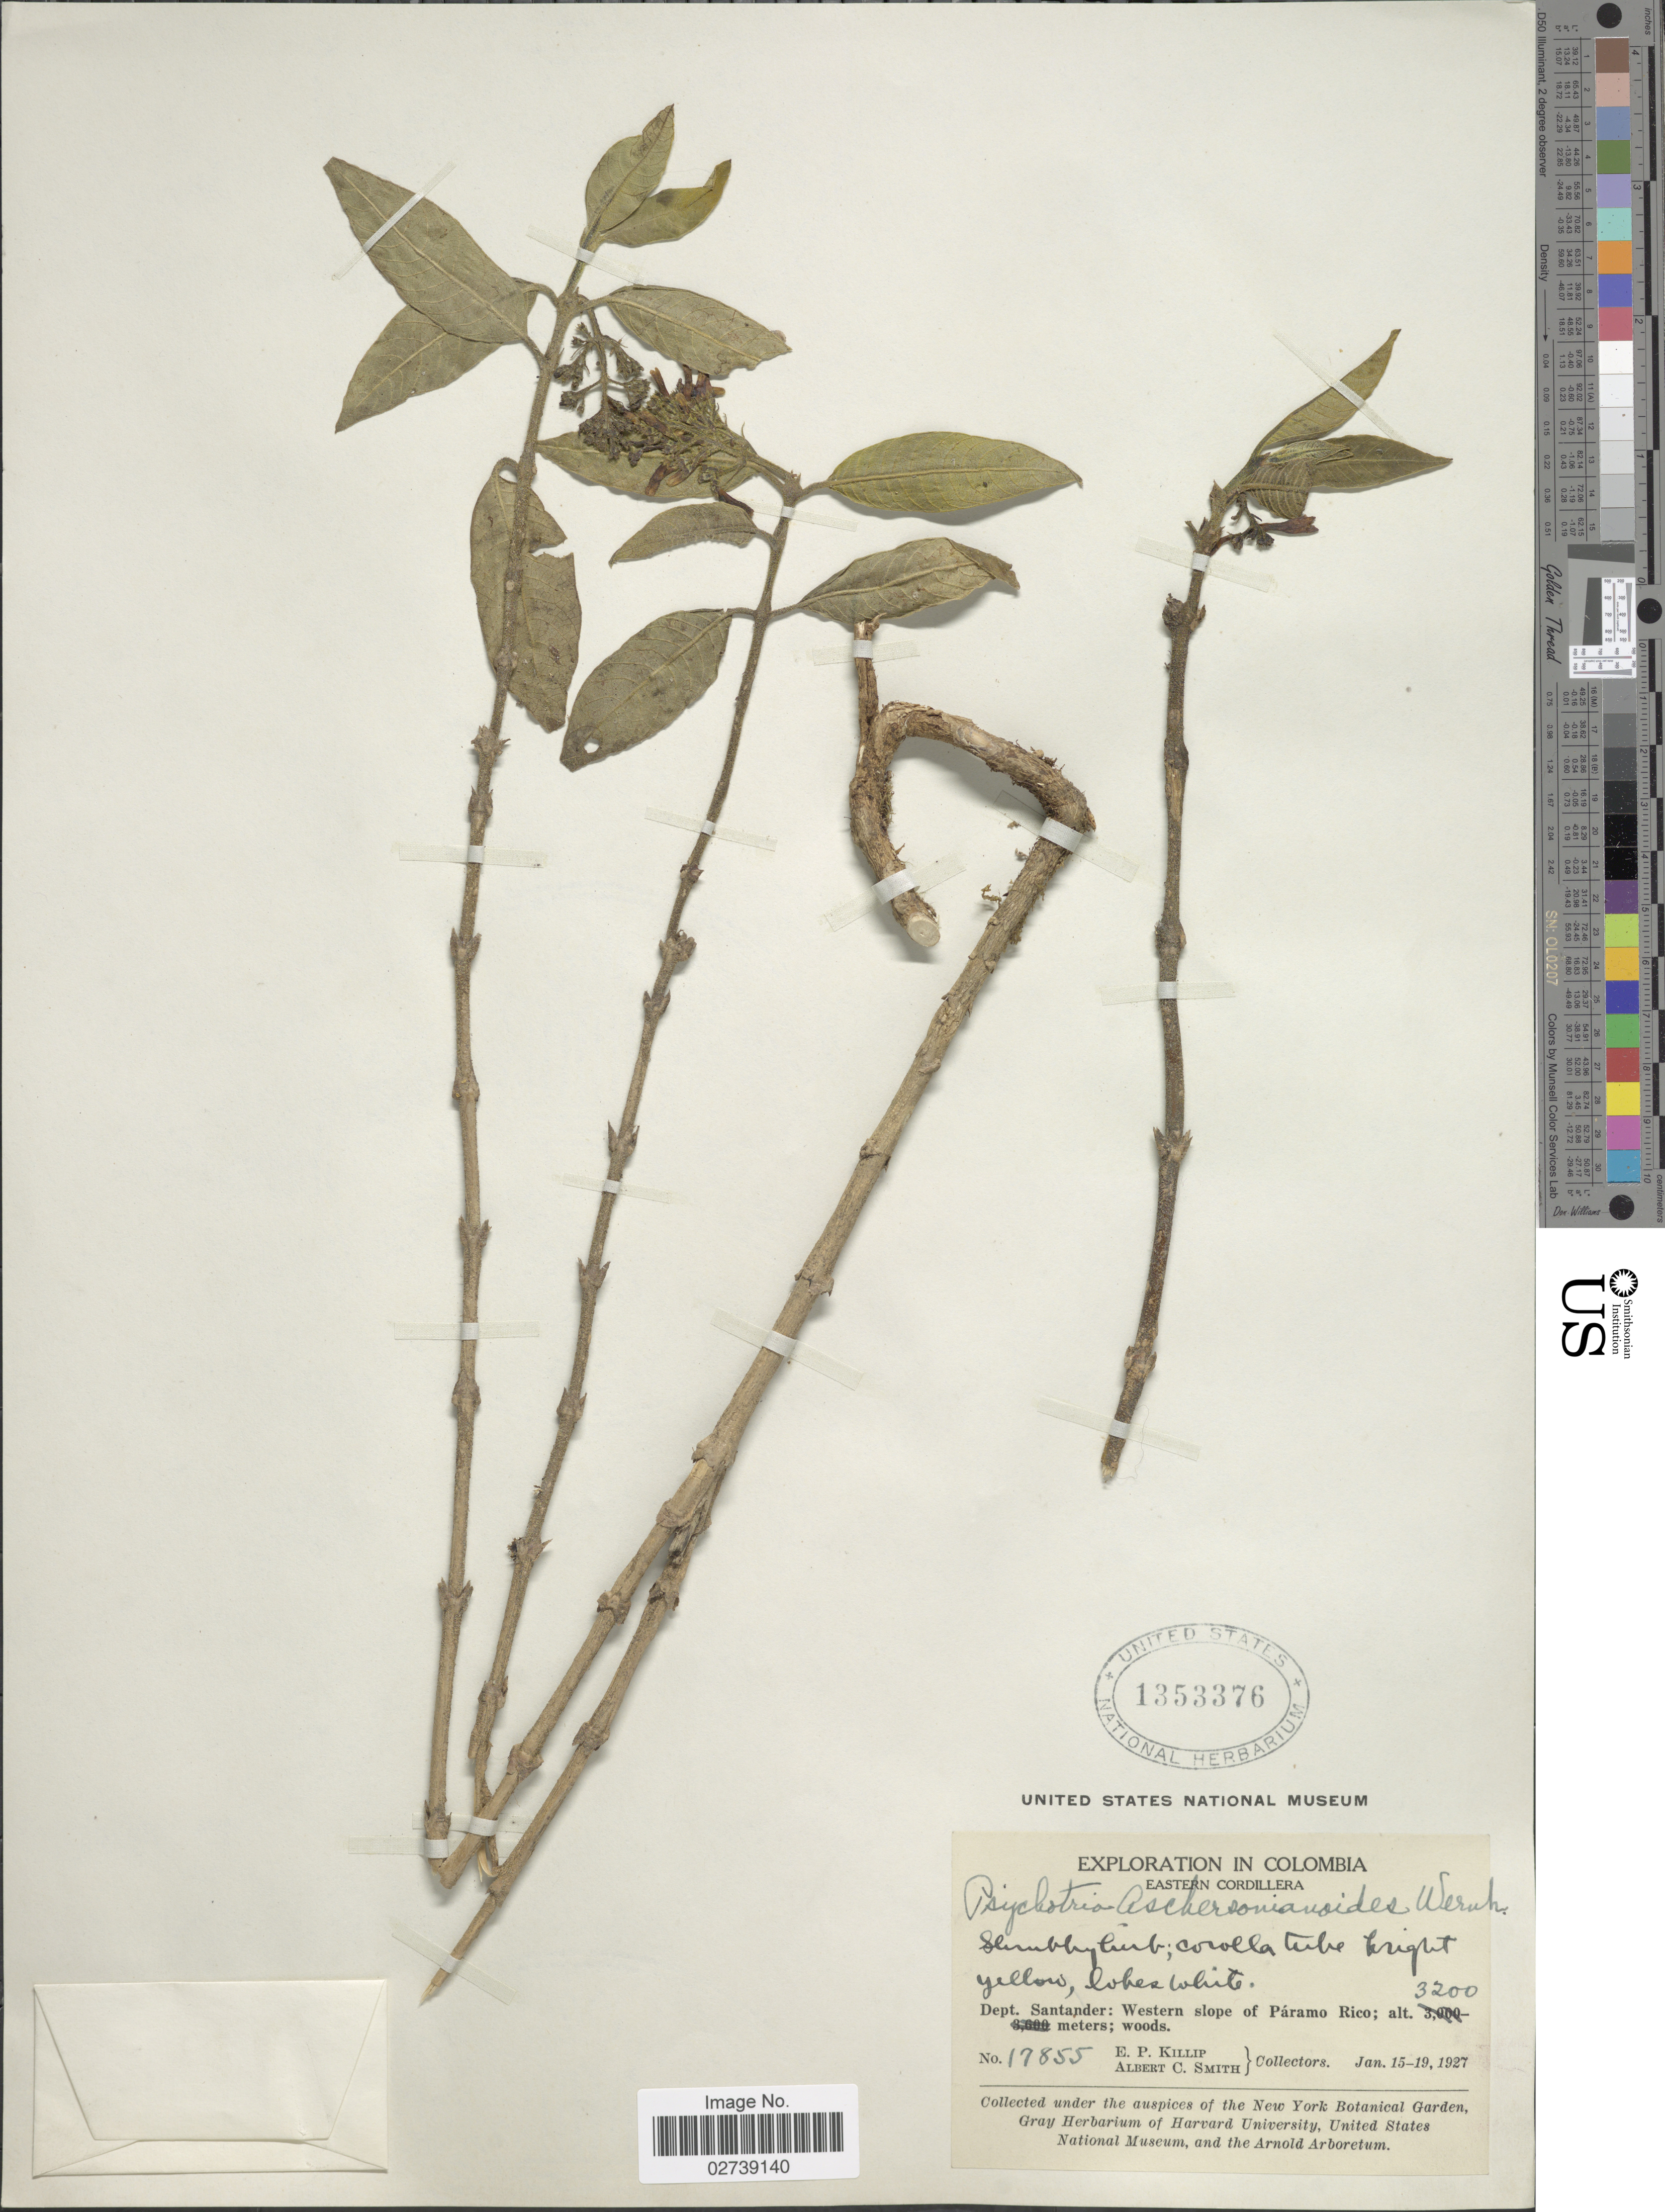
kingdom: Plantae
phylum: Tracheophyta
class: Magnoliopsida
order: Gentianales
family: Rubiaceae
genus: Palicourea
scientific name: Palicourea aschersonianoides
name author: Steyerm.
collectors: E. P. Killip & A. C. Smith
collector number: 17855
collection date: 1927-01-15/1927-01-19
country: Colombia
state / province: Santander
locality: Eastern Cordillera. Dept. Santander: Western slope of Páramo Rico.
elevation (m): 3200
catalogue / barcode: US 1353376